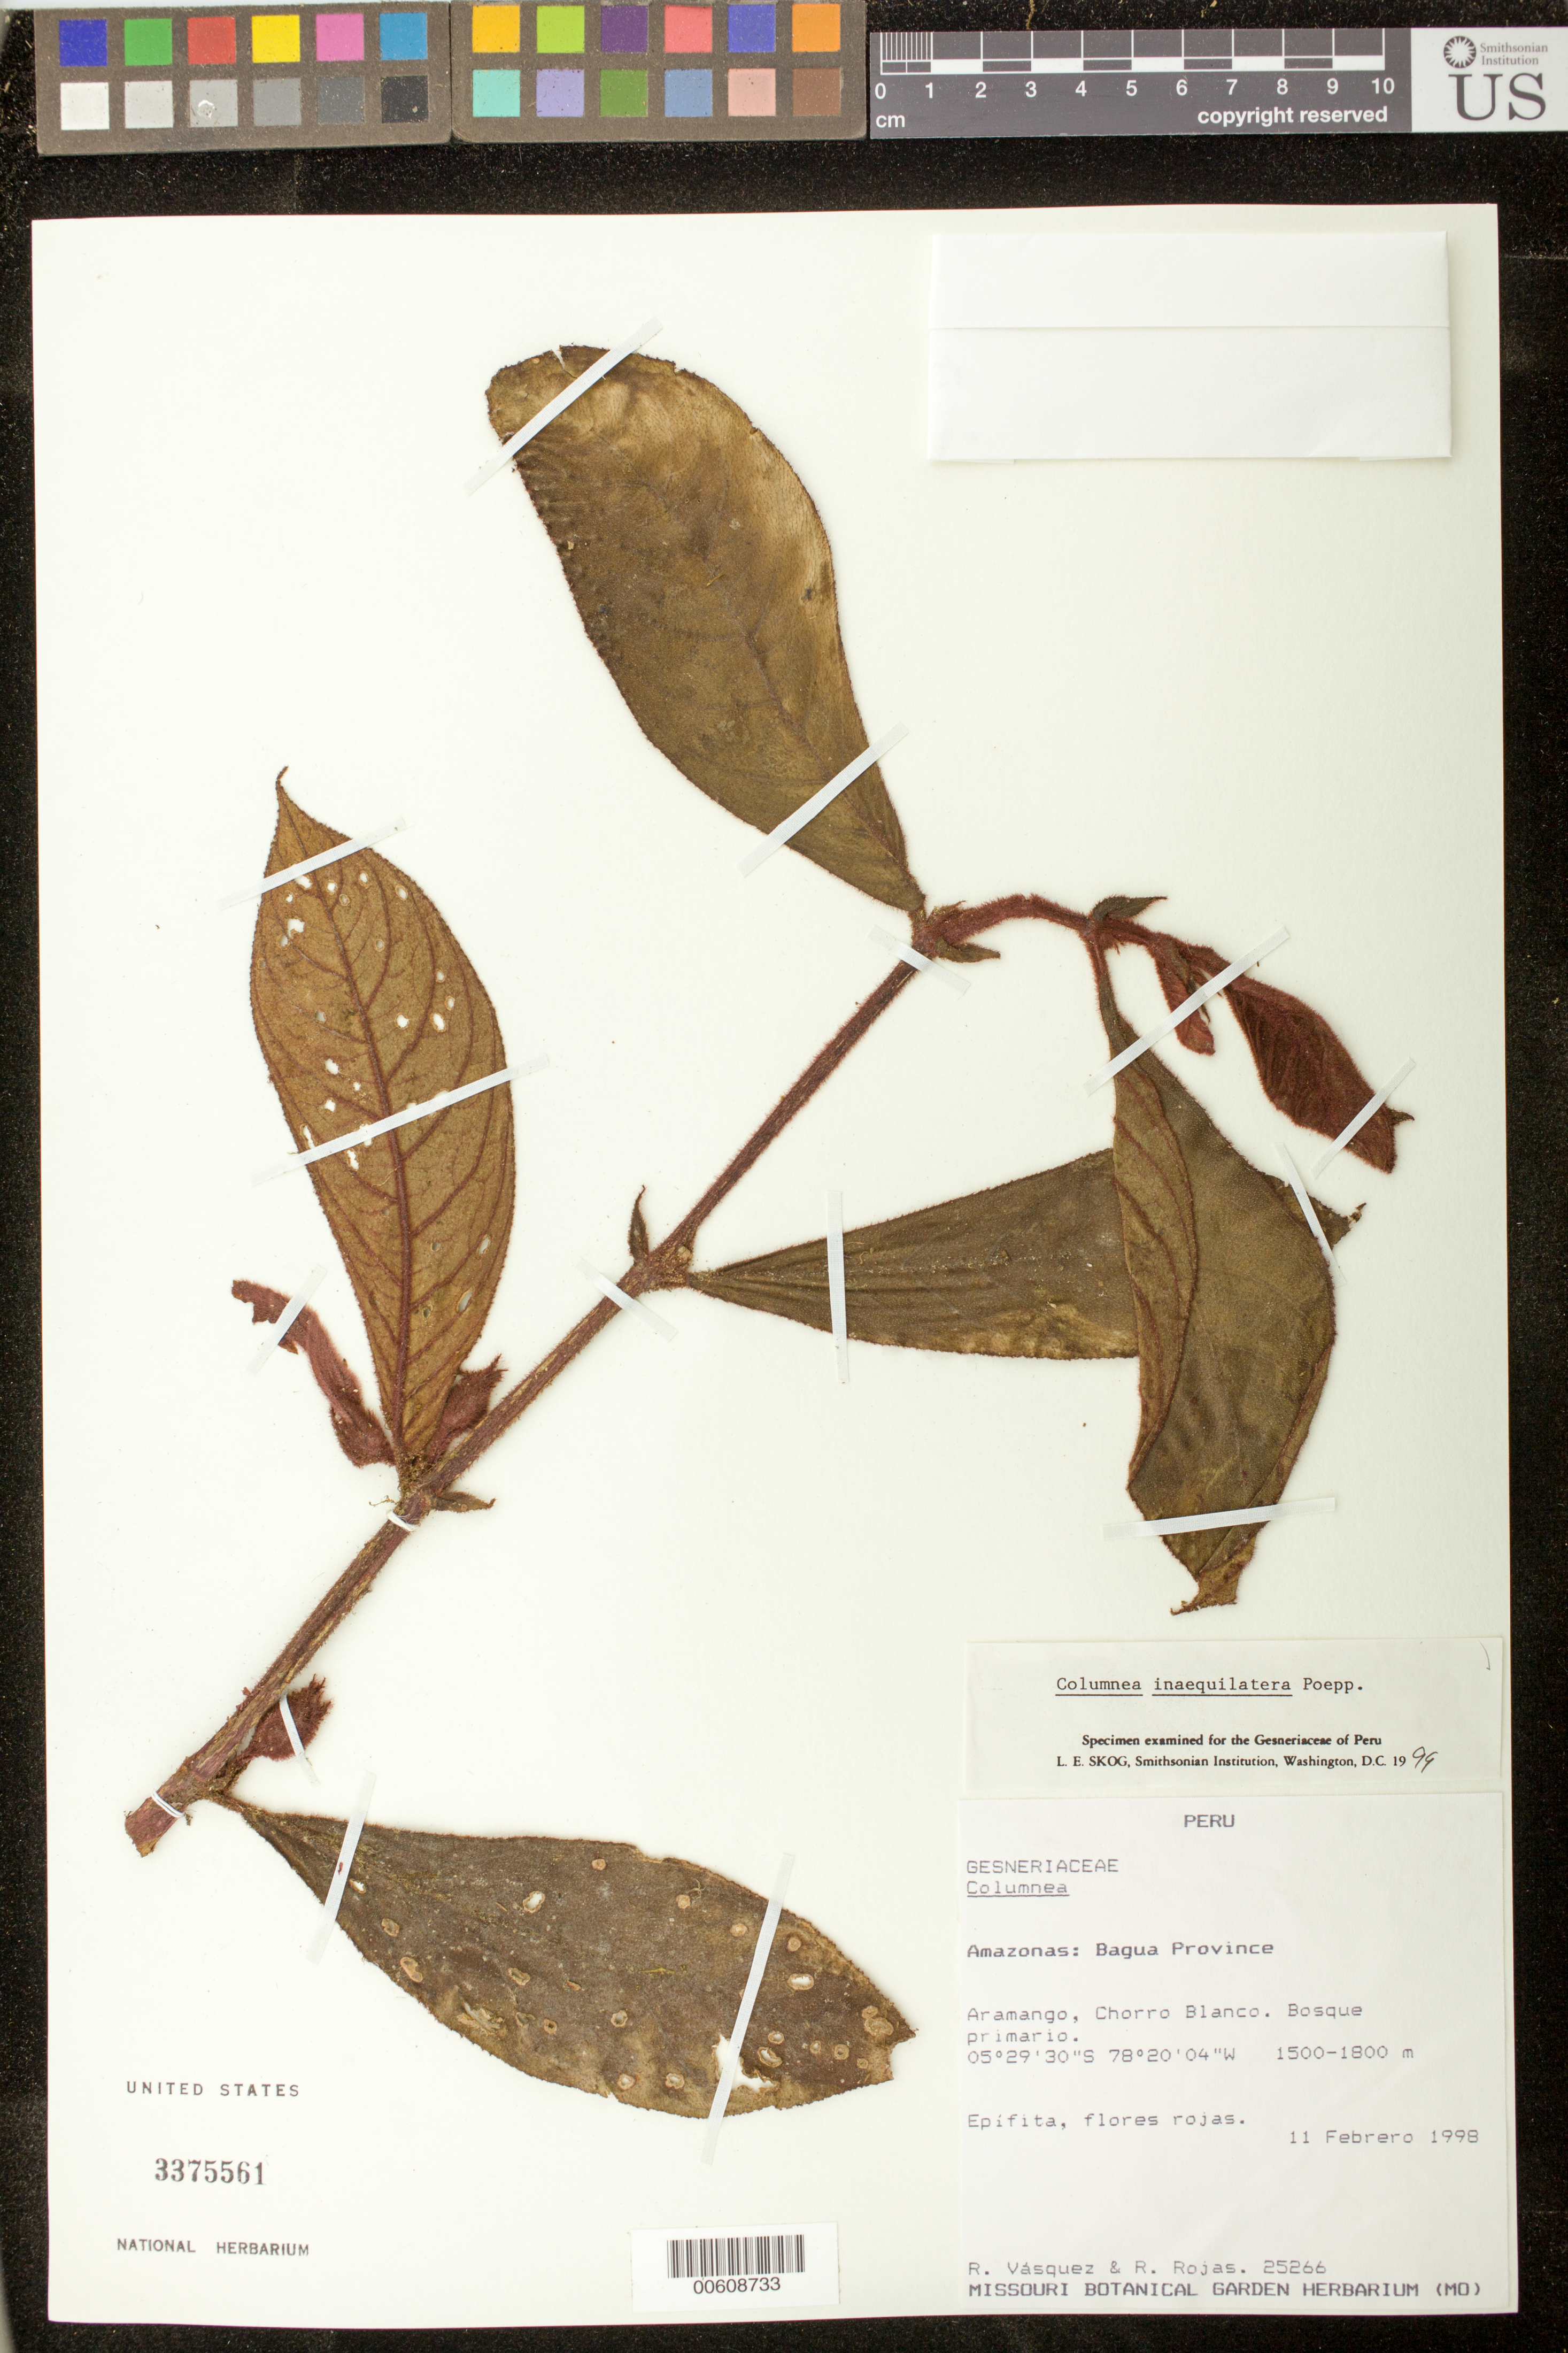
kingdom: Plantae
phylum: Tracheophyta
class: Magnoliopsida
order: Lamiales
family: Gesneriaceae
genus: Columnea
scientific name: Columnea inaequilatera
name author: Poepp.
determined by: Skog, Laurence E.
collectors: R. Vásquez & R. Rojas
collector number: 25266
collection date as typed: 11 Feb 1998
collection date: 1998-02-11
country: Peru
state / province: Amazonas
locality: Prov. Bagua; Aramango, Choorro Blanco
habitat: Bosque primario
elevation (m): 1500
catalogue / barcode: US 3375561